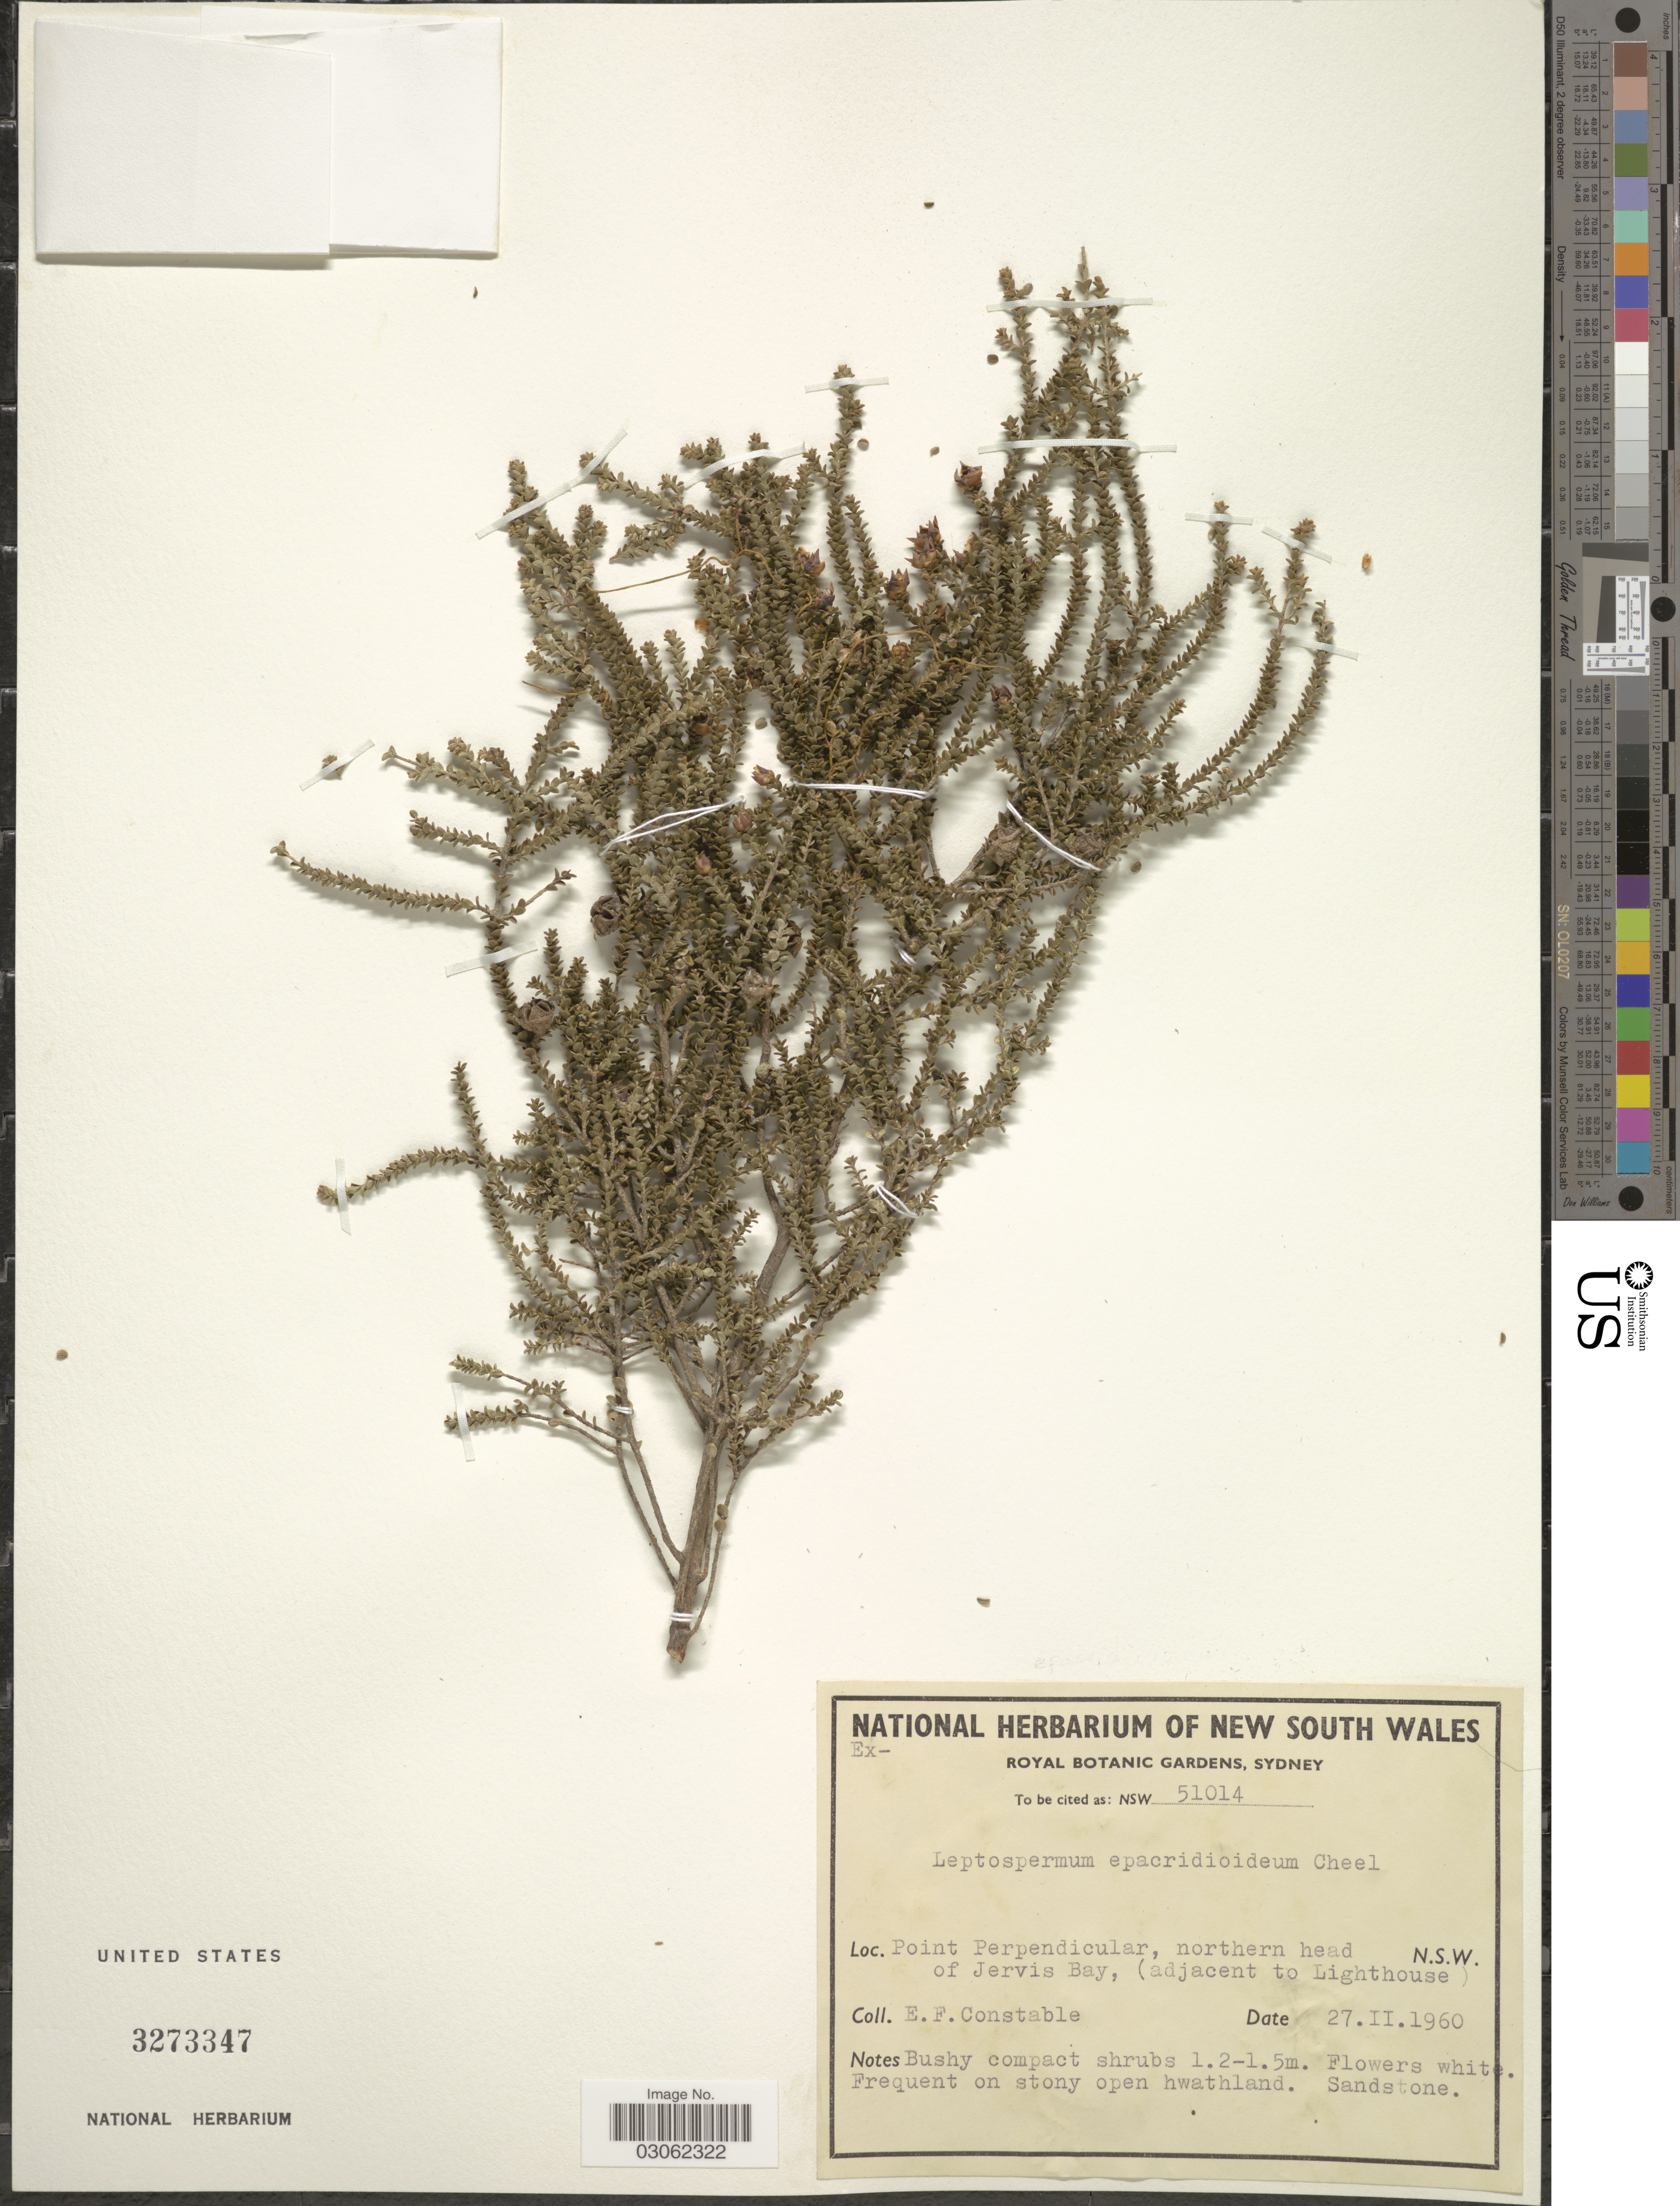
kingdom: Plantae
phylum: Tracheophyta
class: Magnoliopsida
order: Myrtales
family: Myrtaceae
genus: Leptospermum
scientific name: Leptospermum epacridoideum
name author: Cheel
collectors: E. F. Constable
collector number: NSW 51014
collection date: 1960-02-27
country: Australia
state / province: New South Wales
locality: Point Perpendicular, northern head of Jervis Bay, (adjacent to Lighthouse). N.S.W.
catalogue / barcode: US 3273347